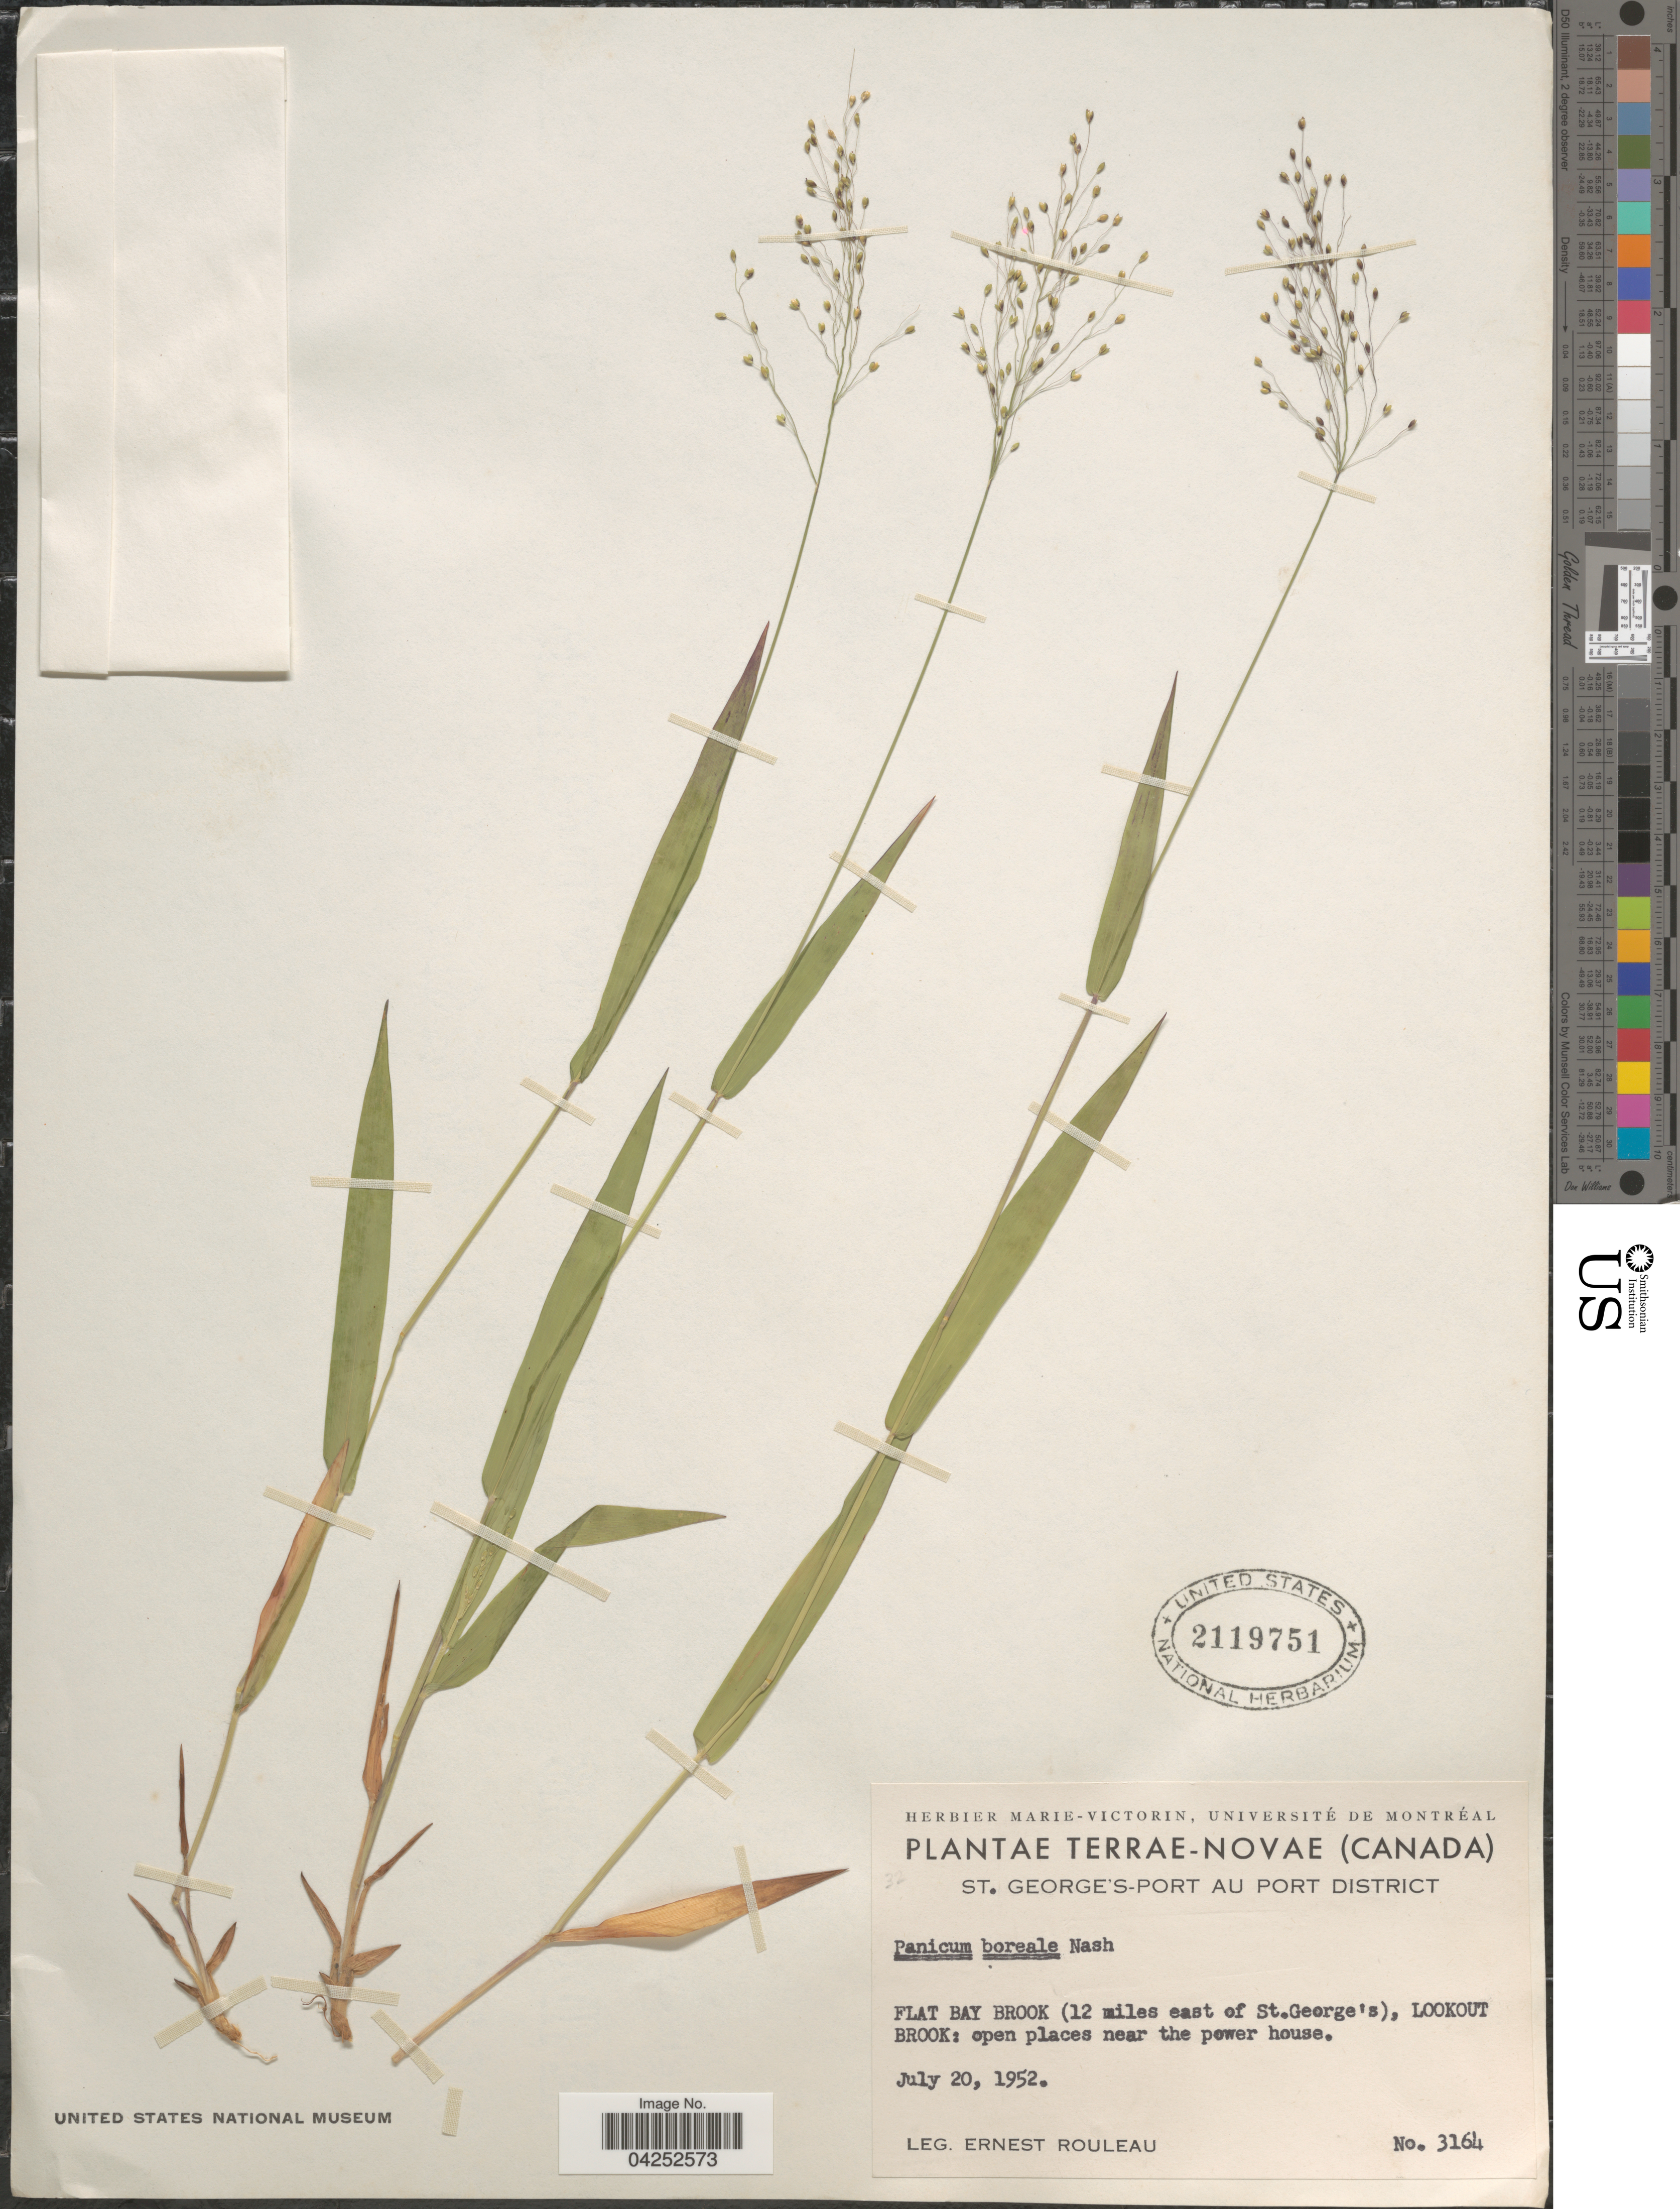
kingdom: Plantae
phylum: Tracheophyta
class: Liliopsida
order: Poales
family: Poaceae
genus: Dichanthelium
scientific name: Dichanthelium boreale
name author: (Nash) Freckmann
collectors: J. Rouleau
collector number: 3164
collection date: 1952-07-20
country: Canada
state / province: Newfoundland and Labrador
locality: Terrae-Novae. St. George's Port Au Port District. Flat Bay Brook (12 miles east of St. George's), Lookout Brook: open places near the power house.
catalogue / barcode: US 2119751